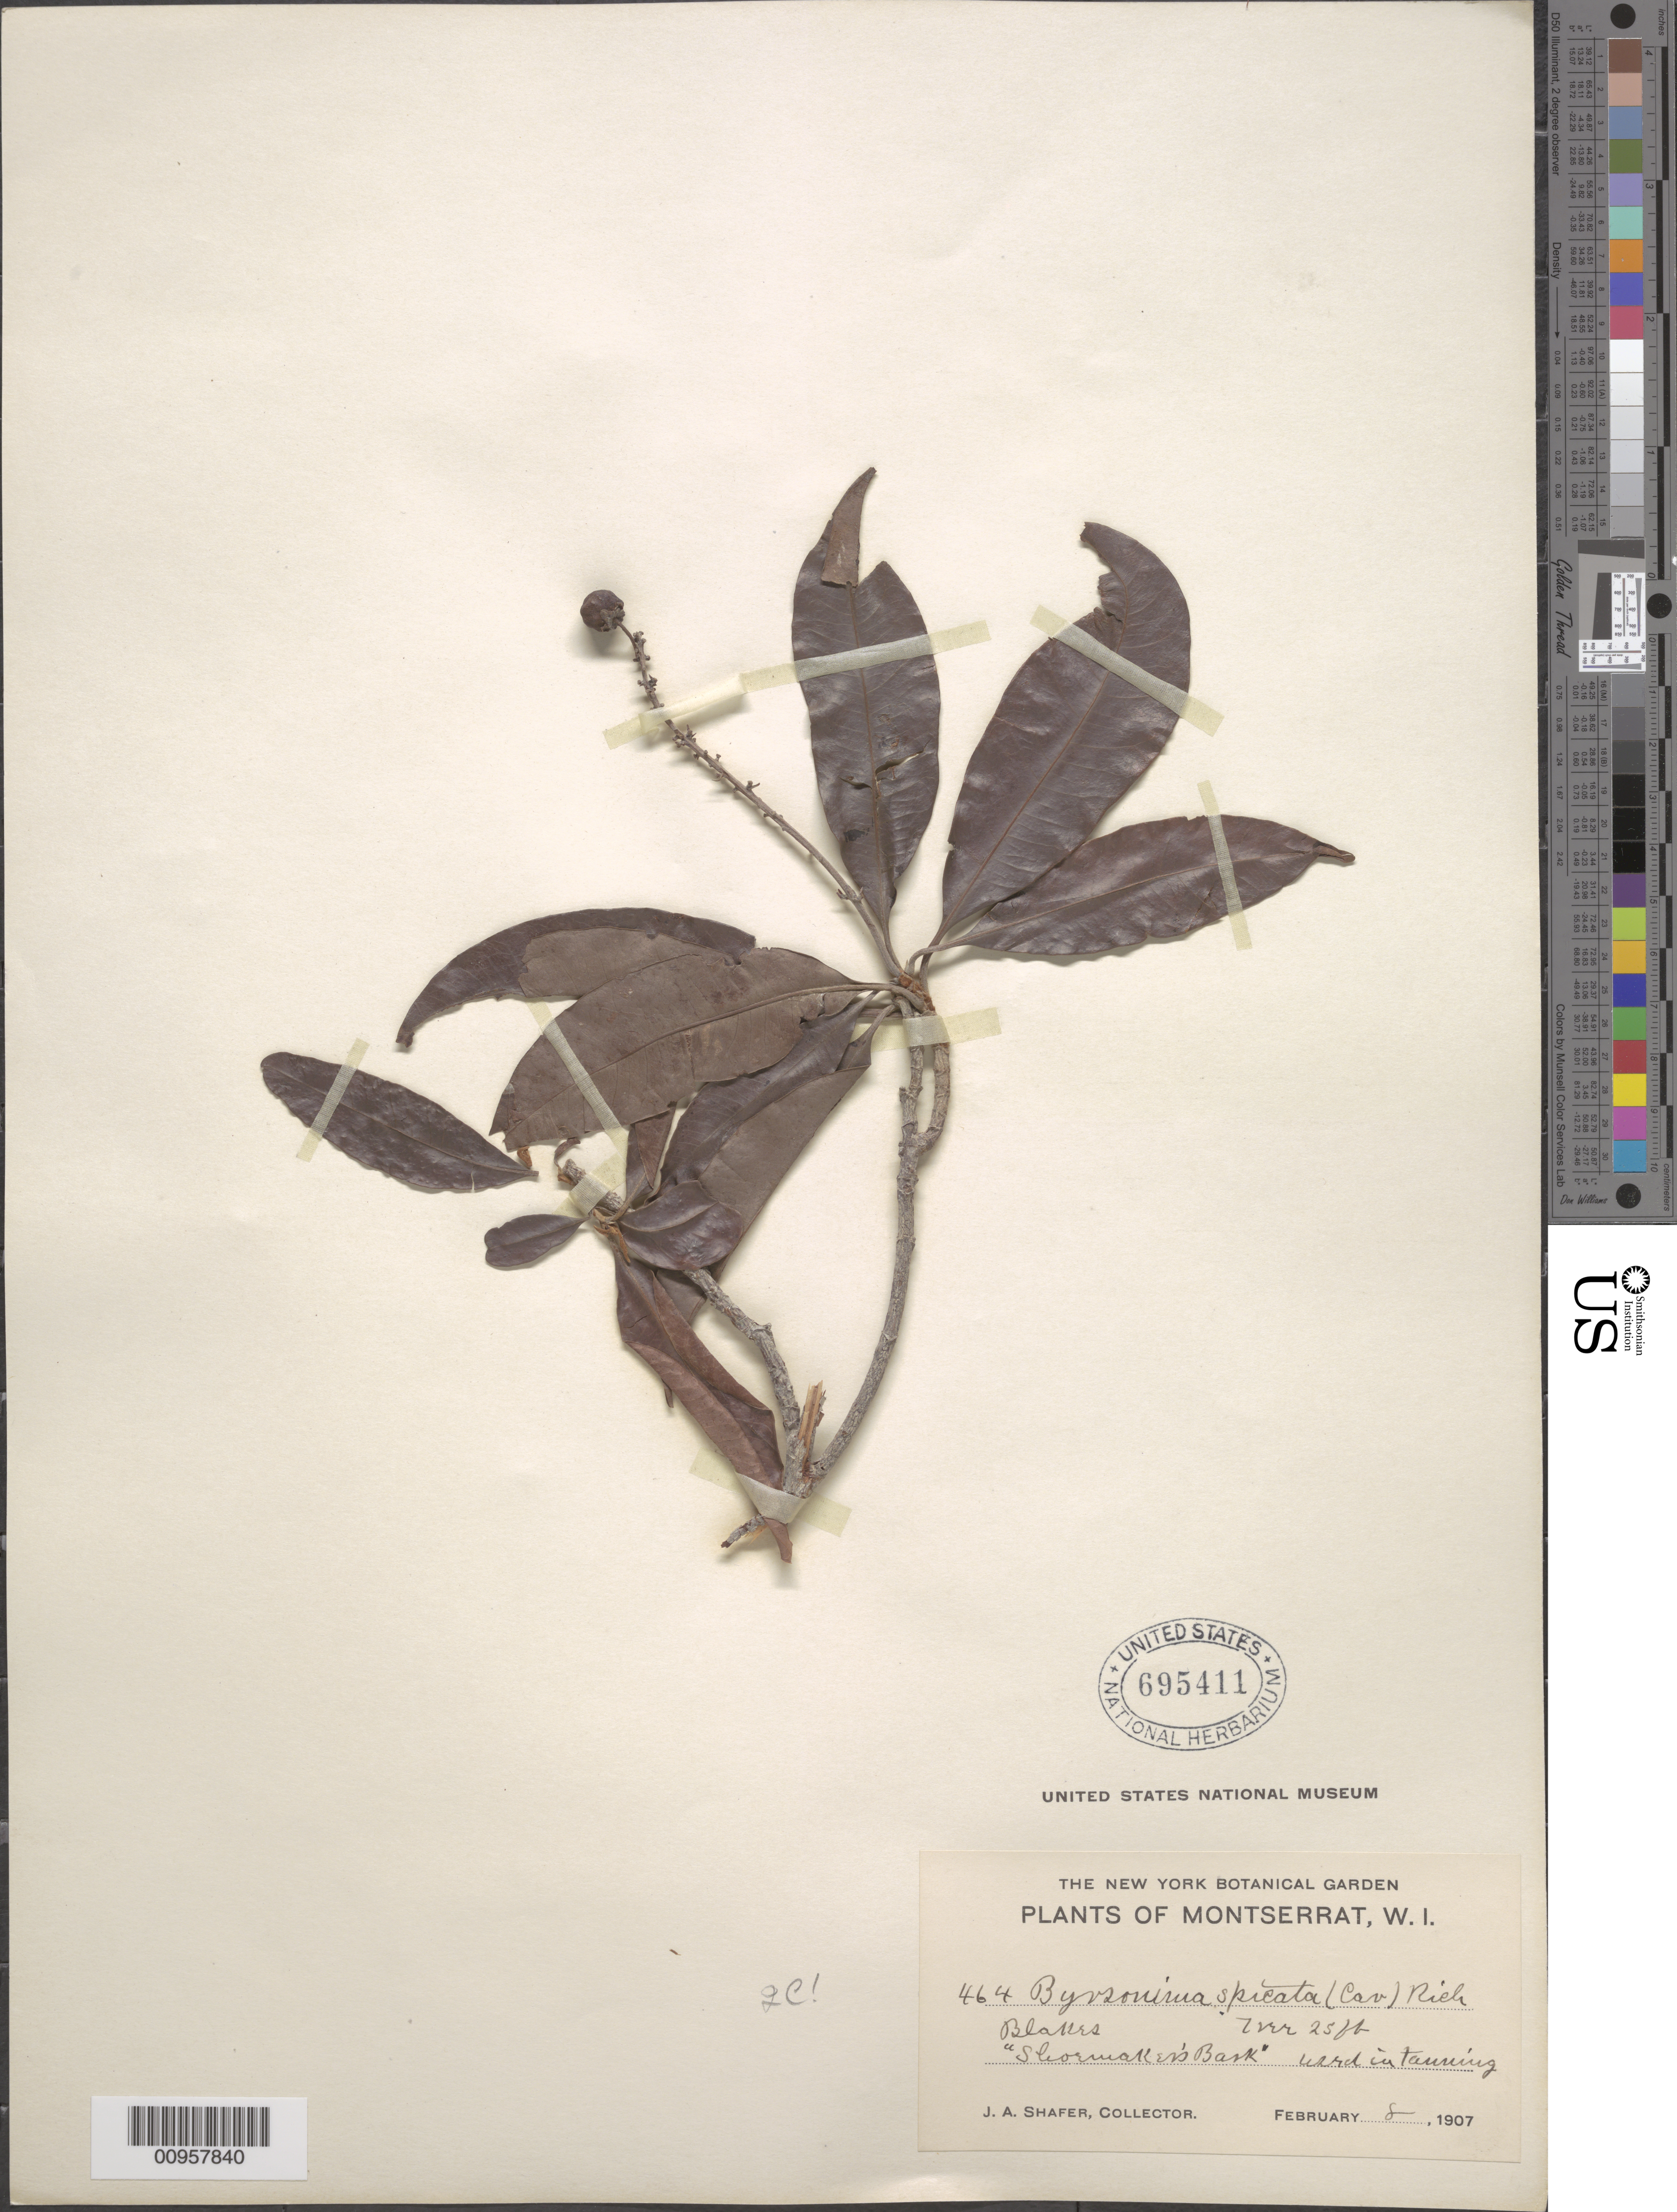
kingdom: Plantae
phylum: Tracheophyta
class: Magnoliopsida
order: Malpighiales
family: Malpighiaceae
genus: Byrsonima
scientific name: Byrsonima spicata (Cav.) DC.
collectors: J. A. Shafer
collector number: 464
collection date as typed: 08 Feb 1907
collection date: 1907-02-08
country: Montserrat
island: Montserrat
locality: "Blakers"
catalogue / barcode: US 695411